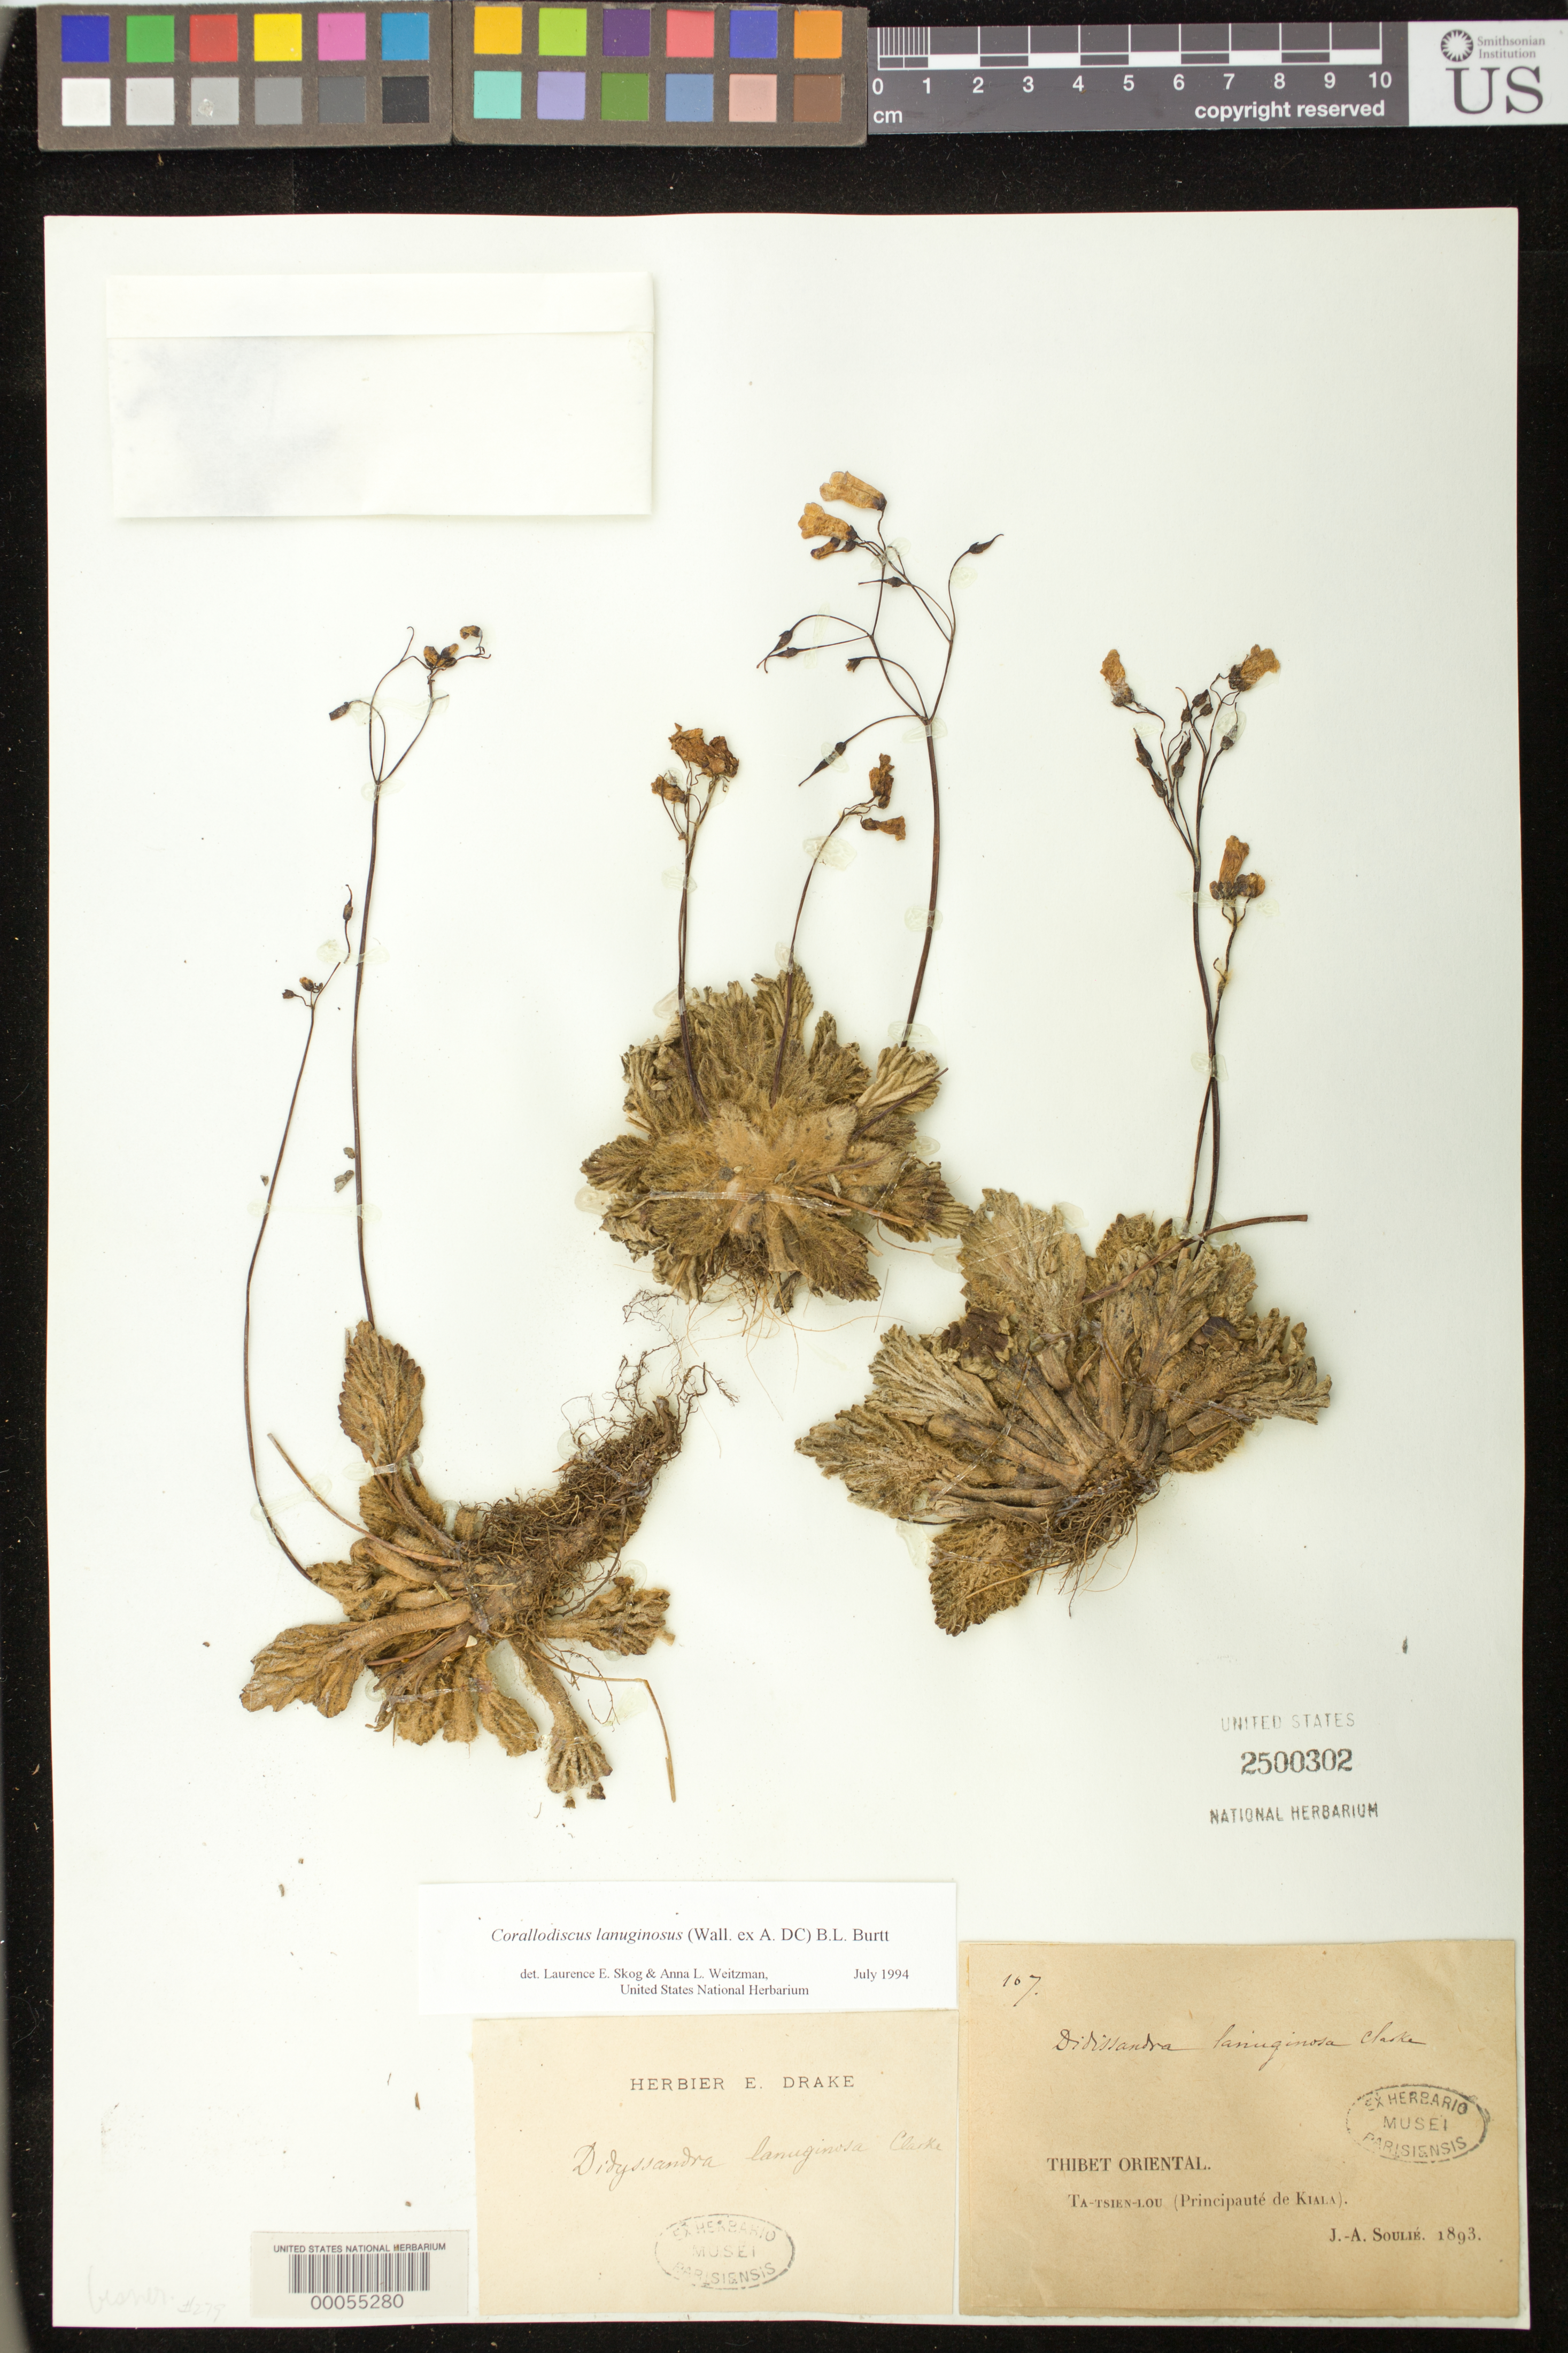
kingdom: Plantae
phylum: Tracheophyta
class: Magnoliopsida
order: Lamiales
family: Gesneriaceae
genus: Corallodiscus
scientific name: Corallodiscus lanuginosus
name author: (Wall. ex R. Br.) B.L. Burtt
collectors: J. A. Soulié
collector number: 107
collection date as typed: Jul 1893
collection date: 1893-07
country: China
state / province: Sichuan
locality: Ta-tsien-lu, now kangting, kiala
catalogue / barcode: US 2500302